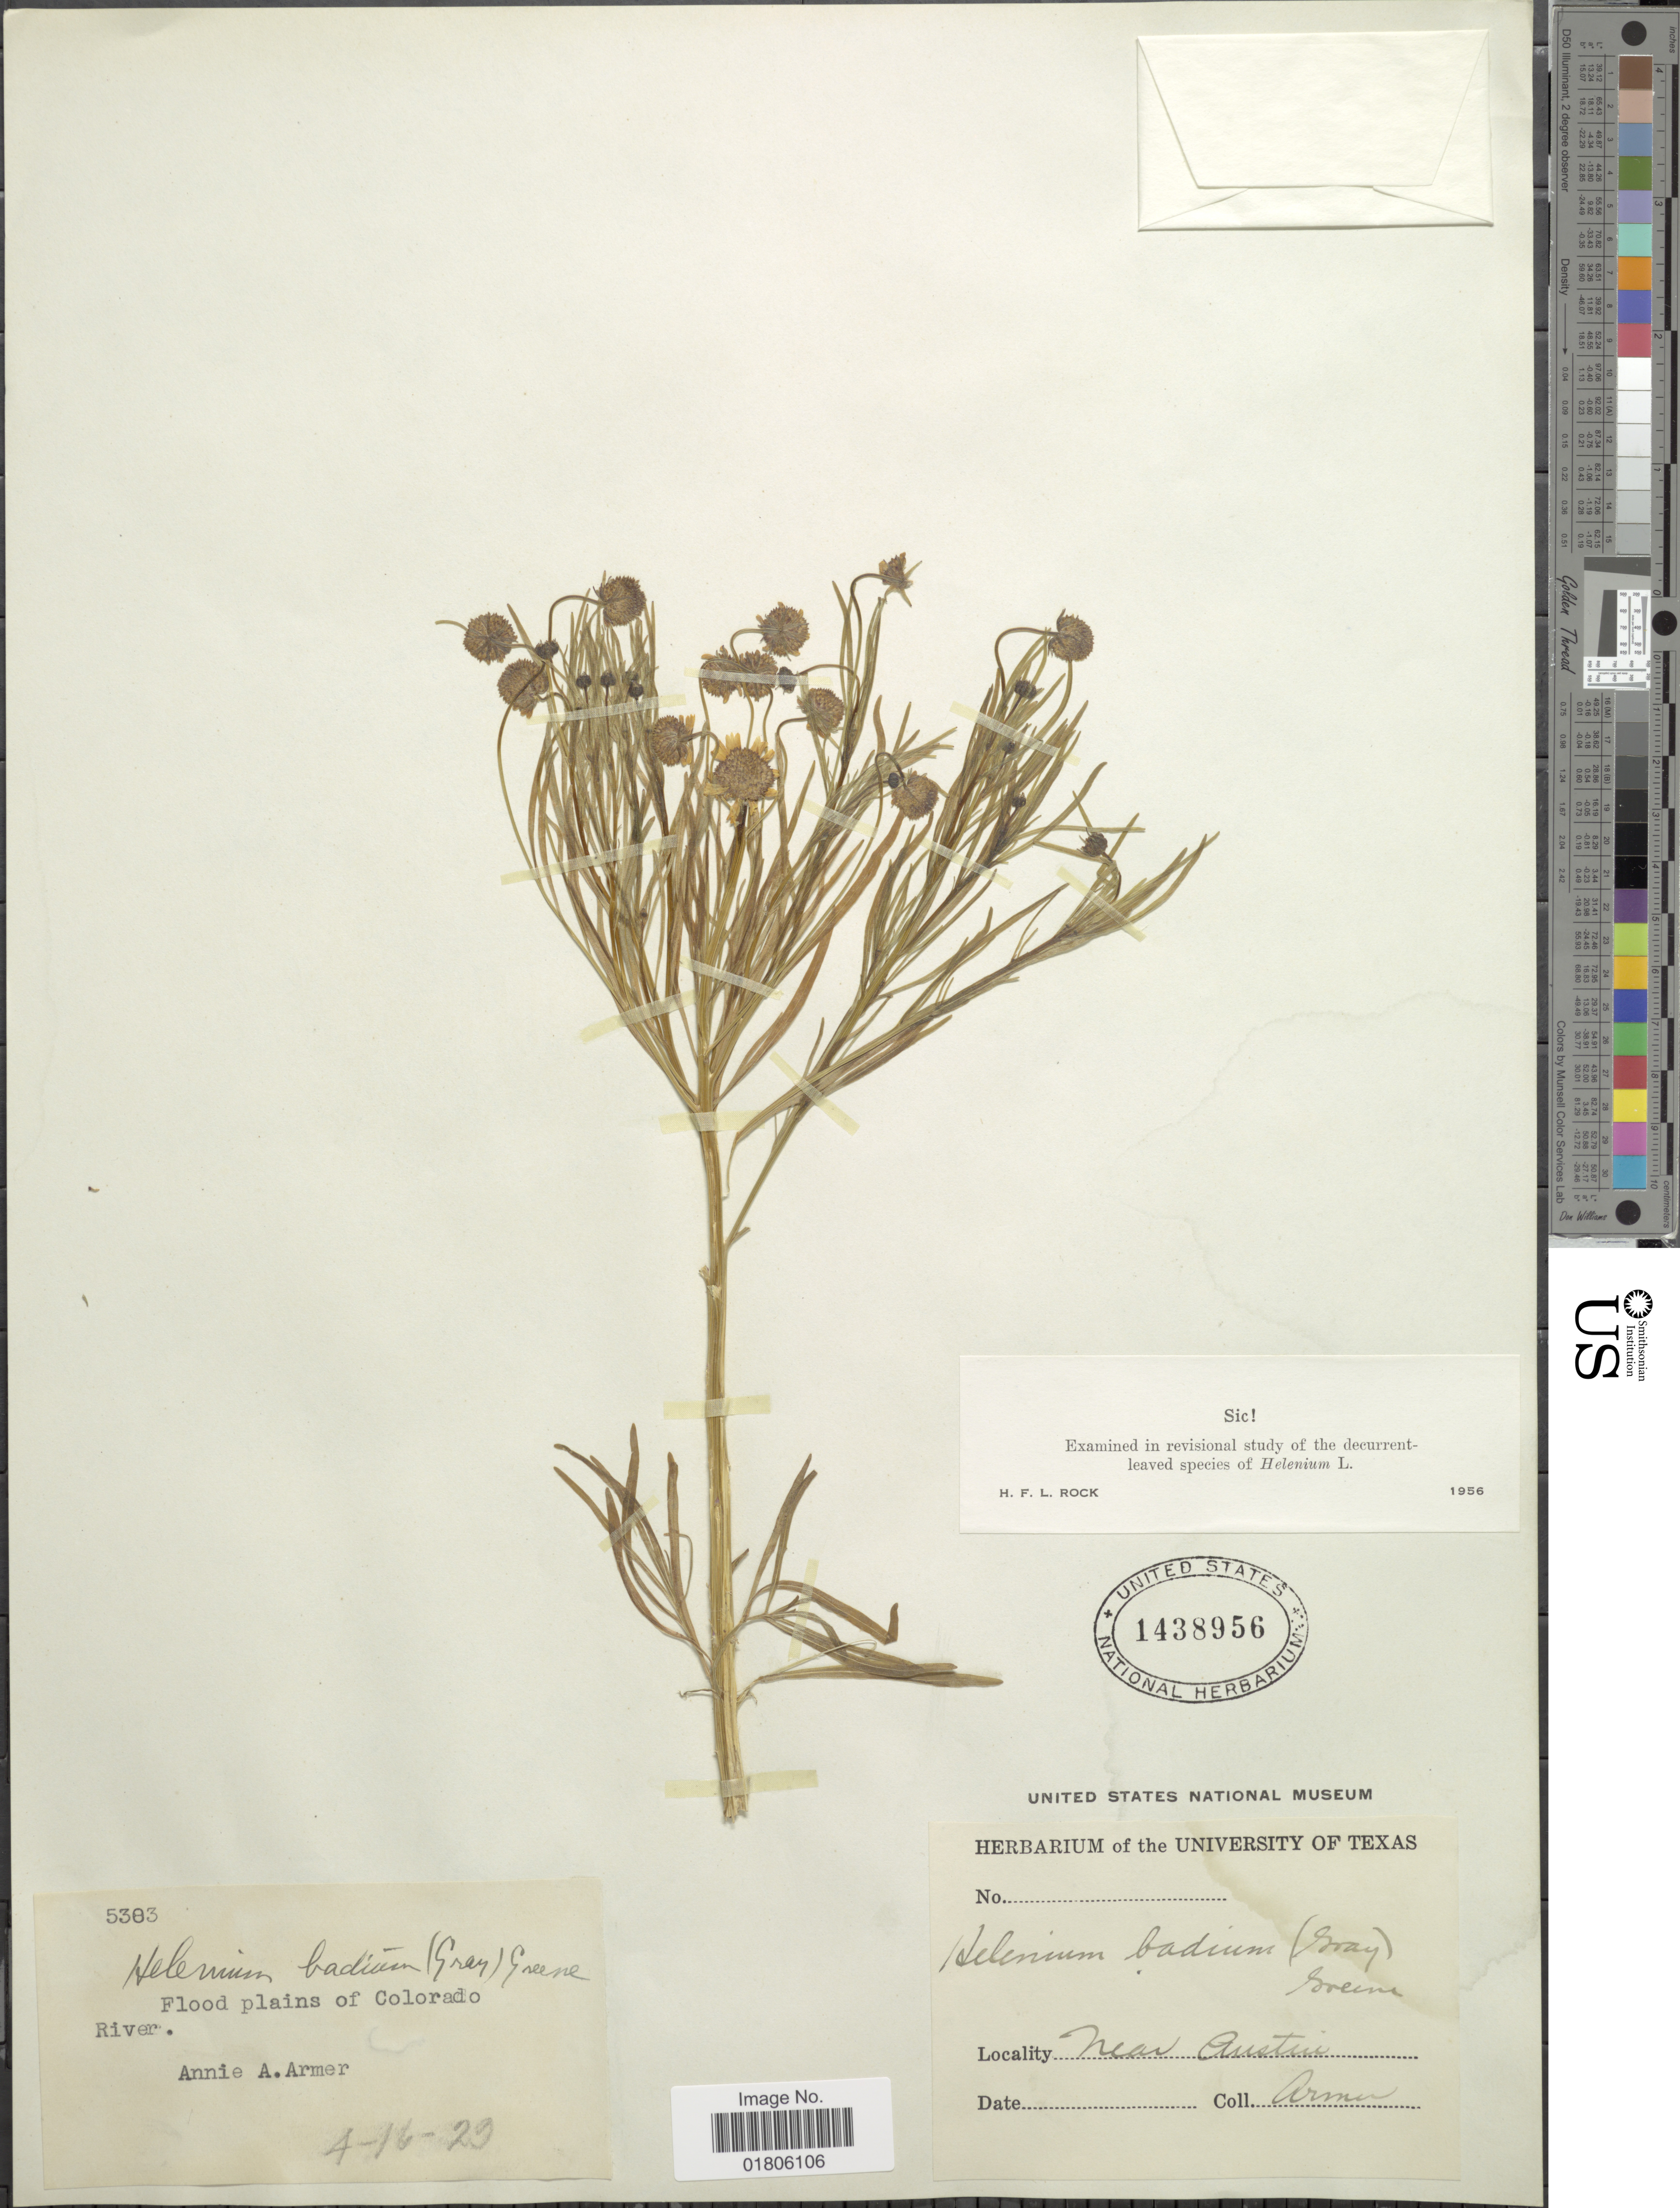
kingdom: Plantae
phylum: Tracheophyta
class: Magnoliopsida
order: Asterales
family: Asteraceae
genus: Helenium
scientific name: Helenium badium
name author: (A. Gray) Greene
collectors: A. Armer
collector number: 5383*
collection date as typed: Transcribed d/m/y: 16/4/29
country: United States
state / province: Colorado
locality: Flood plains of Colorado River. Near Austin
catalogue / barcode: US 1438956